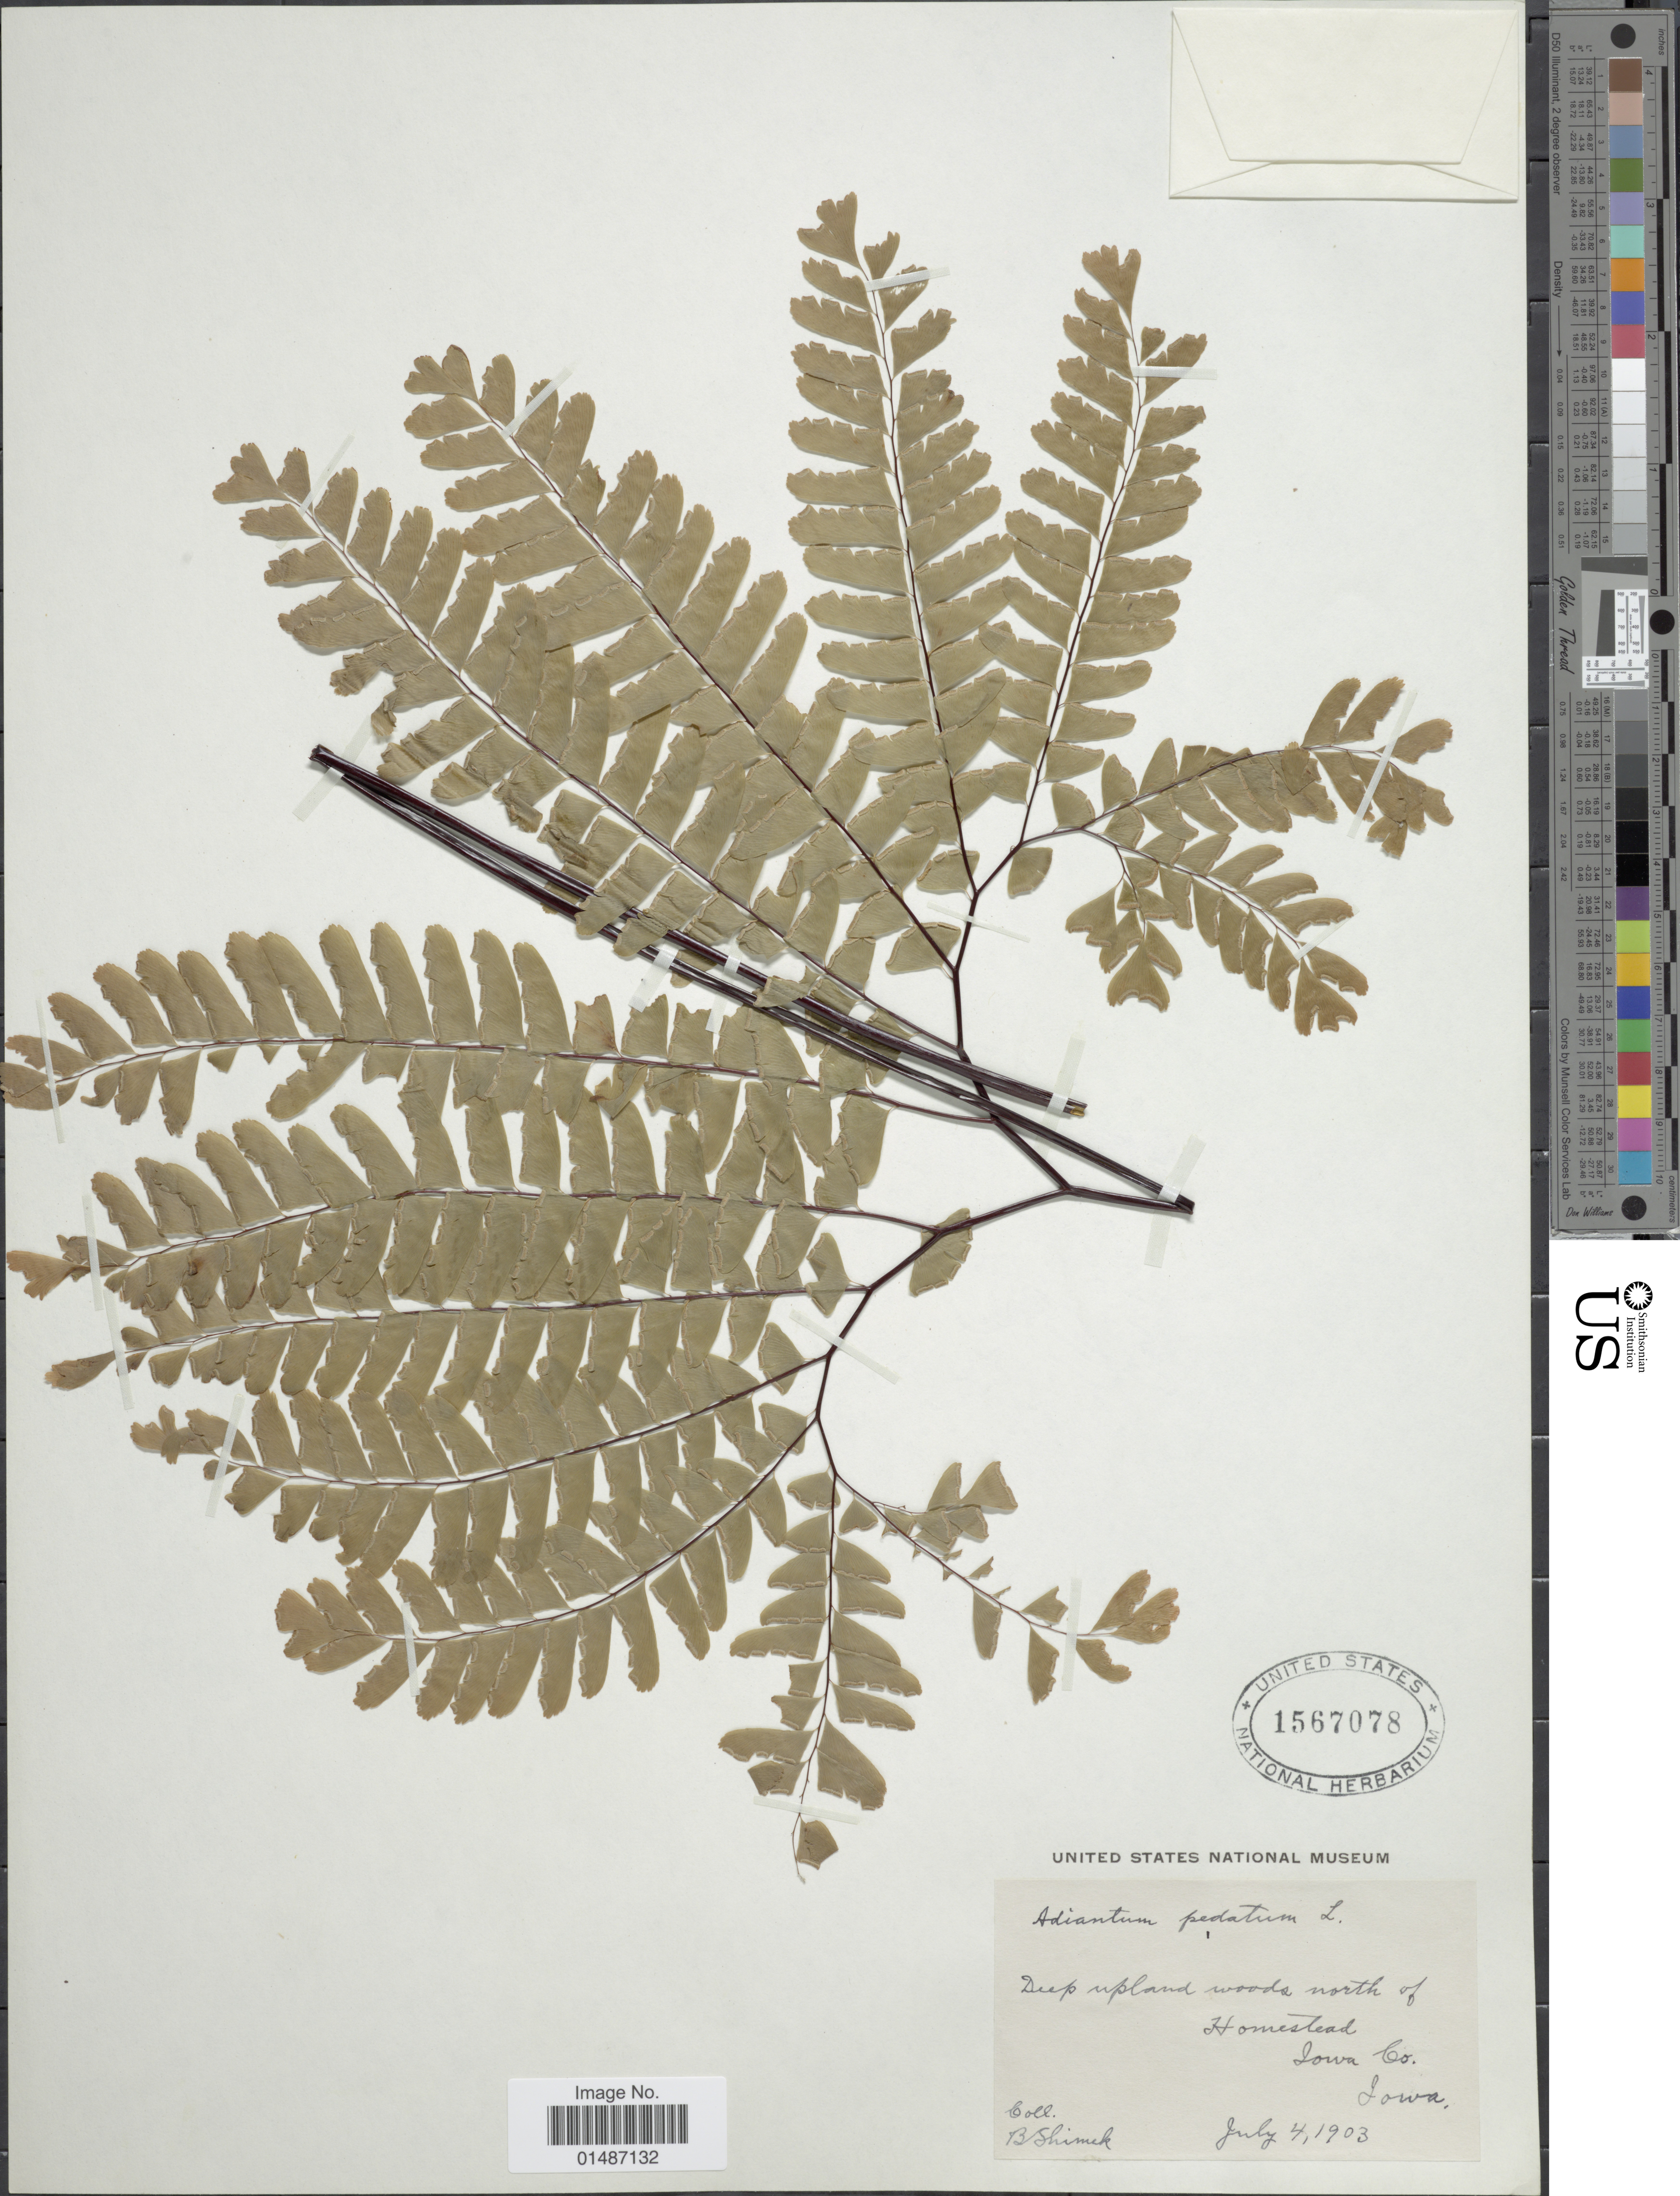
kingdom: Plantae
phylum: Tracheophyta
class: Polypodiopsida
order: Polypodiales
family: Pteridaceae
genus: Adiantum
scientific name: Adiantum pedatum var. pedatum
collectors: B. Shimek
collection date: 1903-07-04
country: United States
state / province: Iowa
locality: Deep upland woods north of Homestead, Iowa Co.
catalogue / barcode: US 1567078